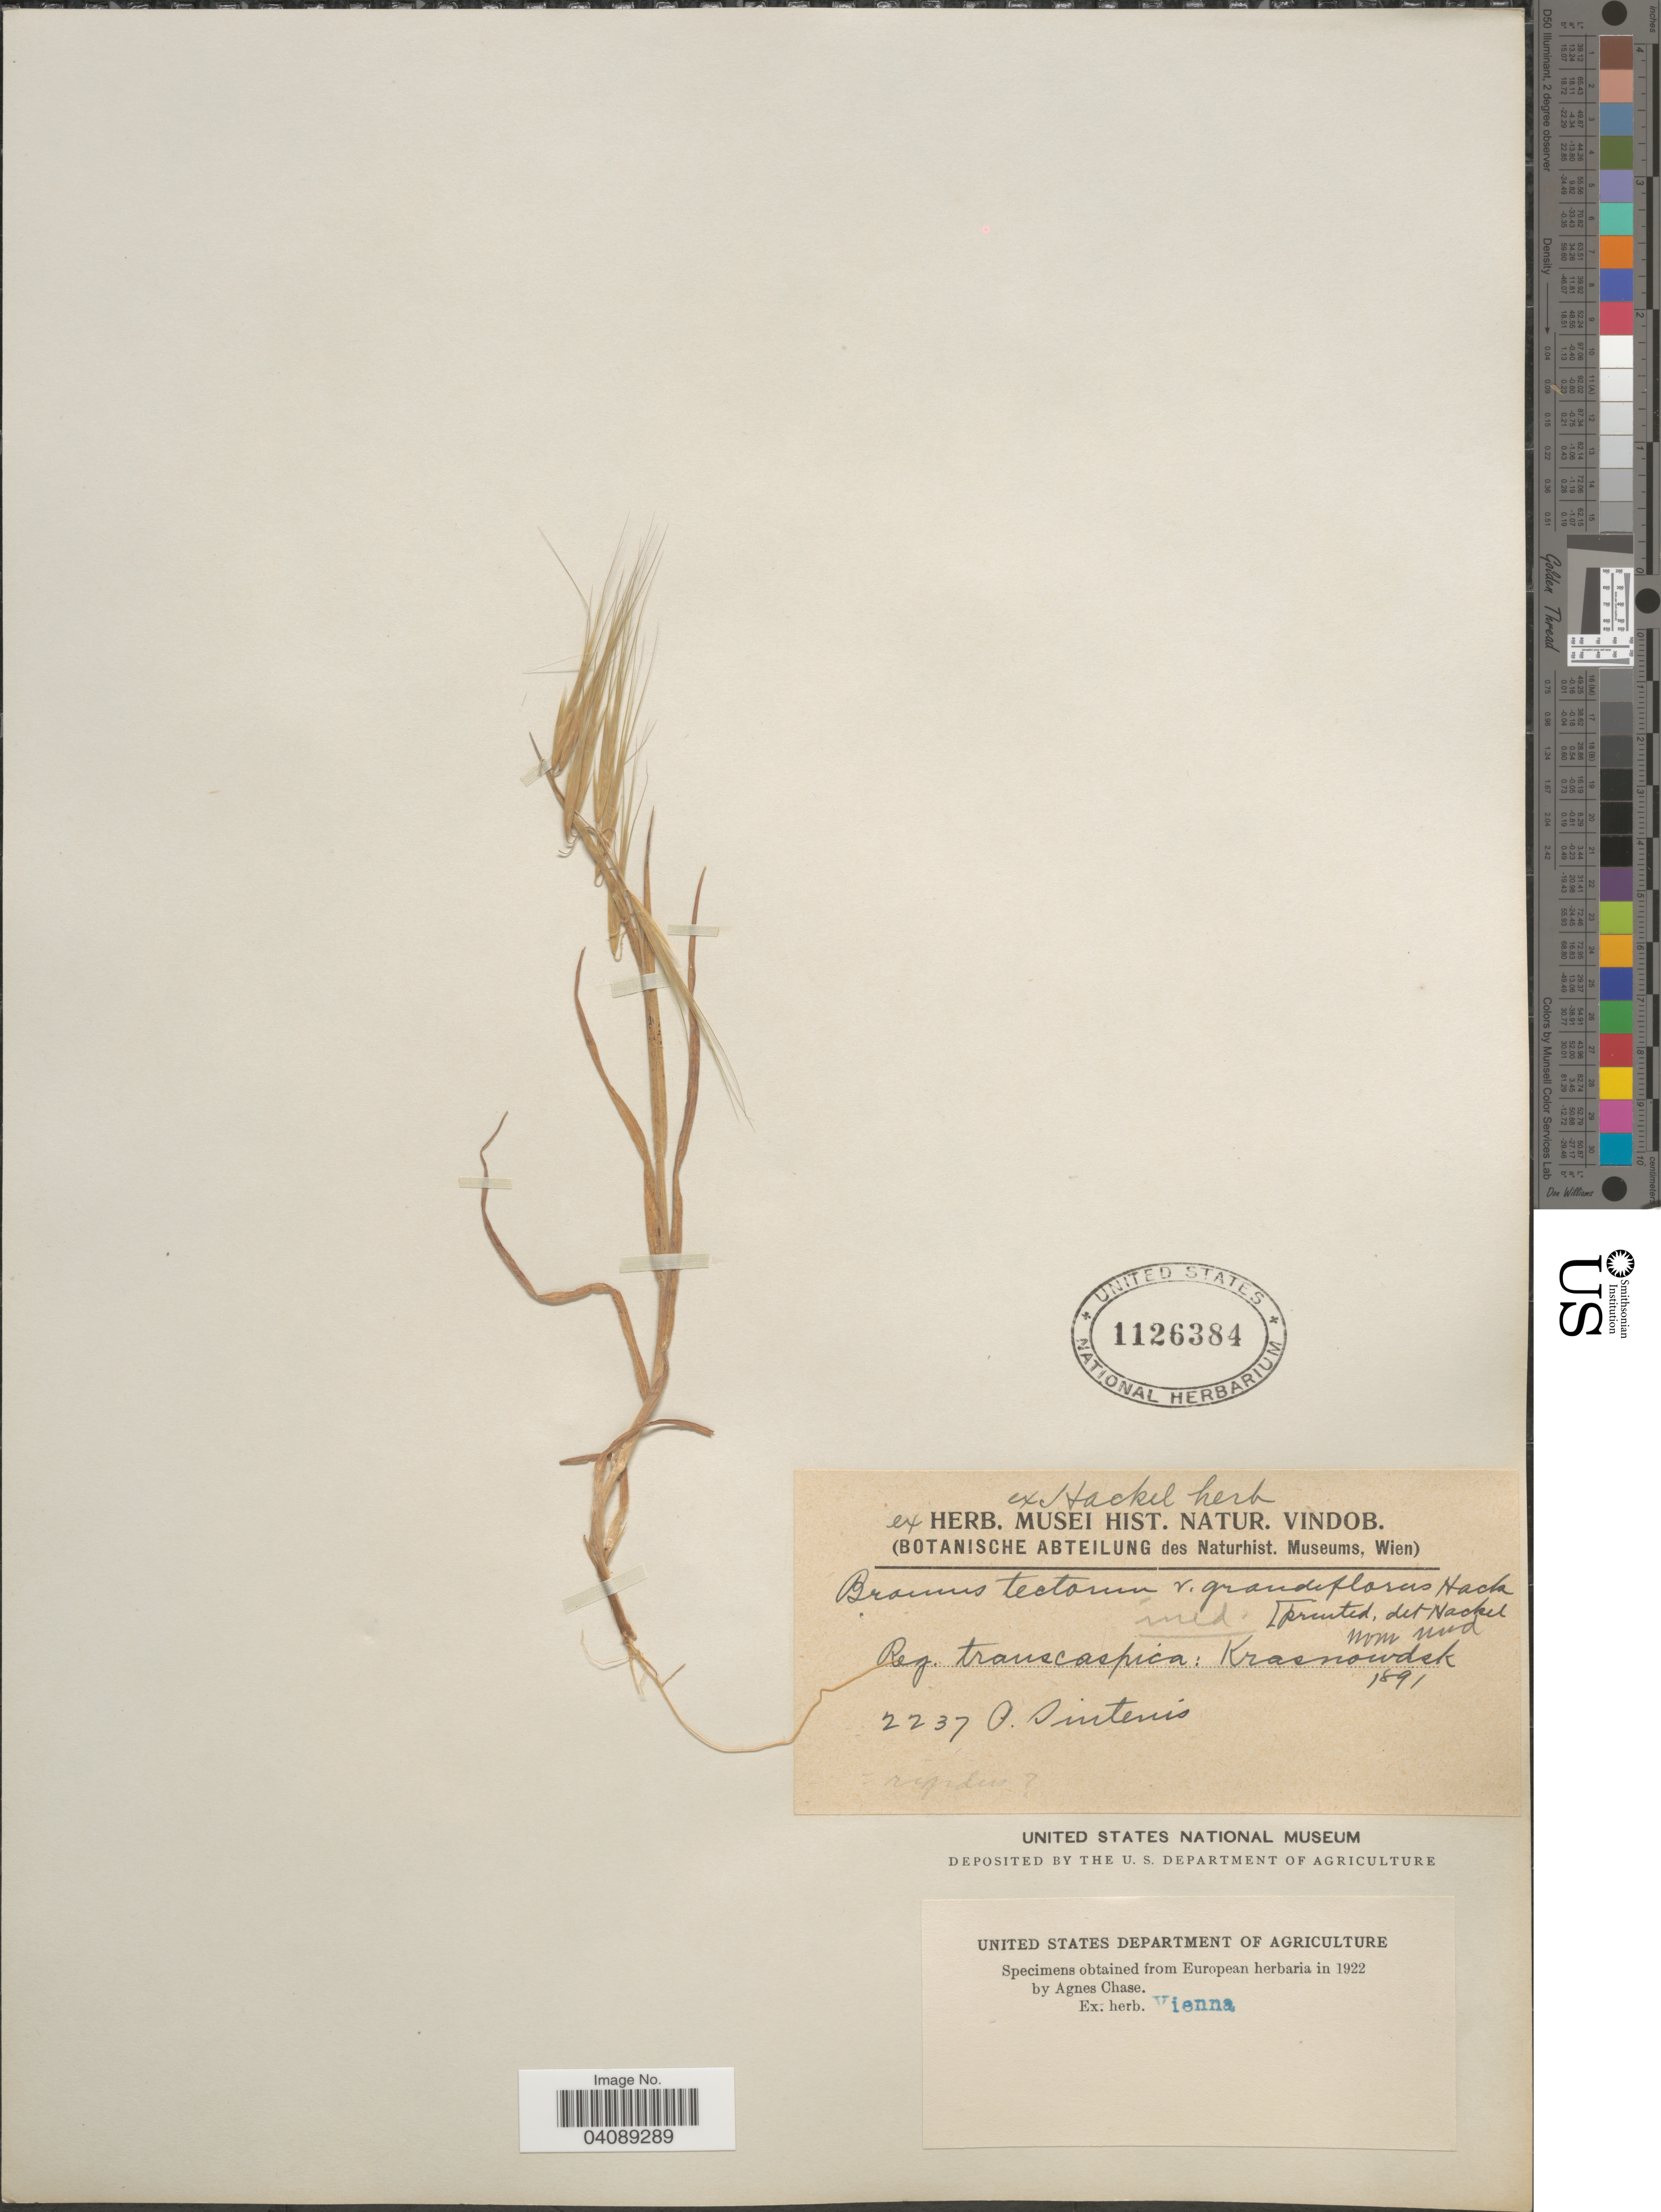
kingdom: Plantae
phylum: Tracheophyta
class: Liliopsida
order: Poales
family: Poaceae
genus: Bromus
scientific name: Bromus tectorum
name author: L.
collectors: P. Sintenis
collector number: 2237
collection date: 1891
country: Turkmenistan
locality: Reg. transcaspica: Krasnowodek.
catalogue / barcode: US 1126384